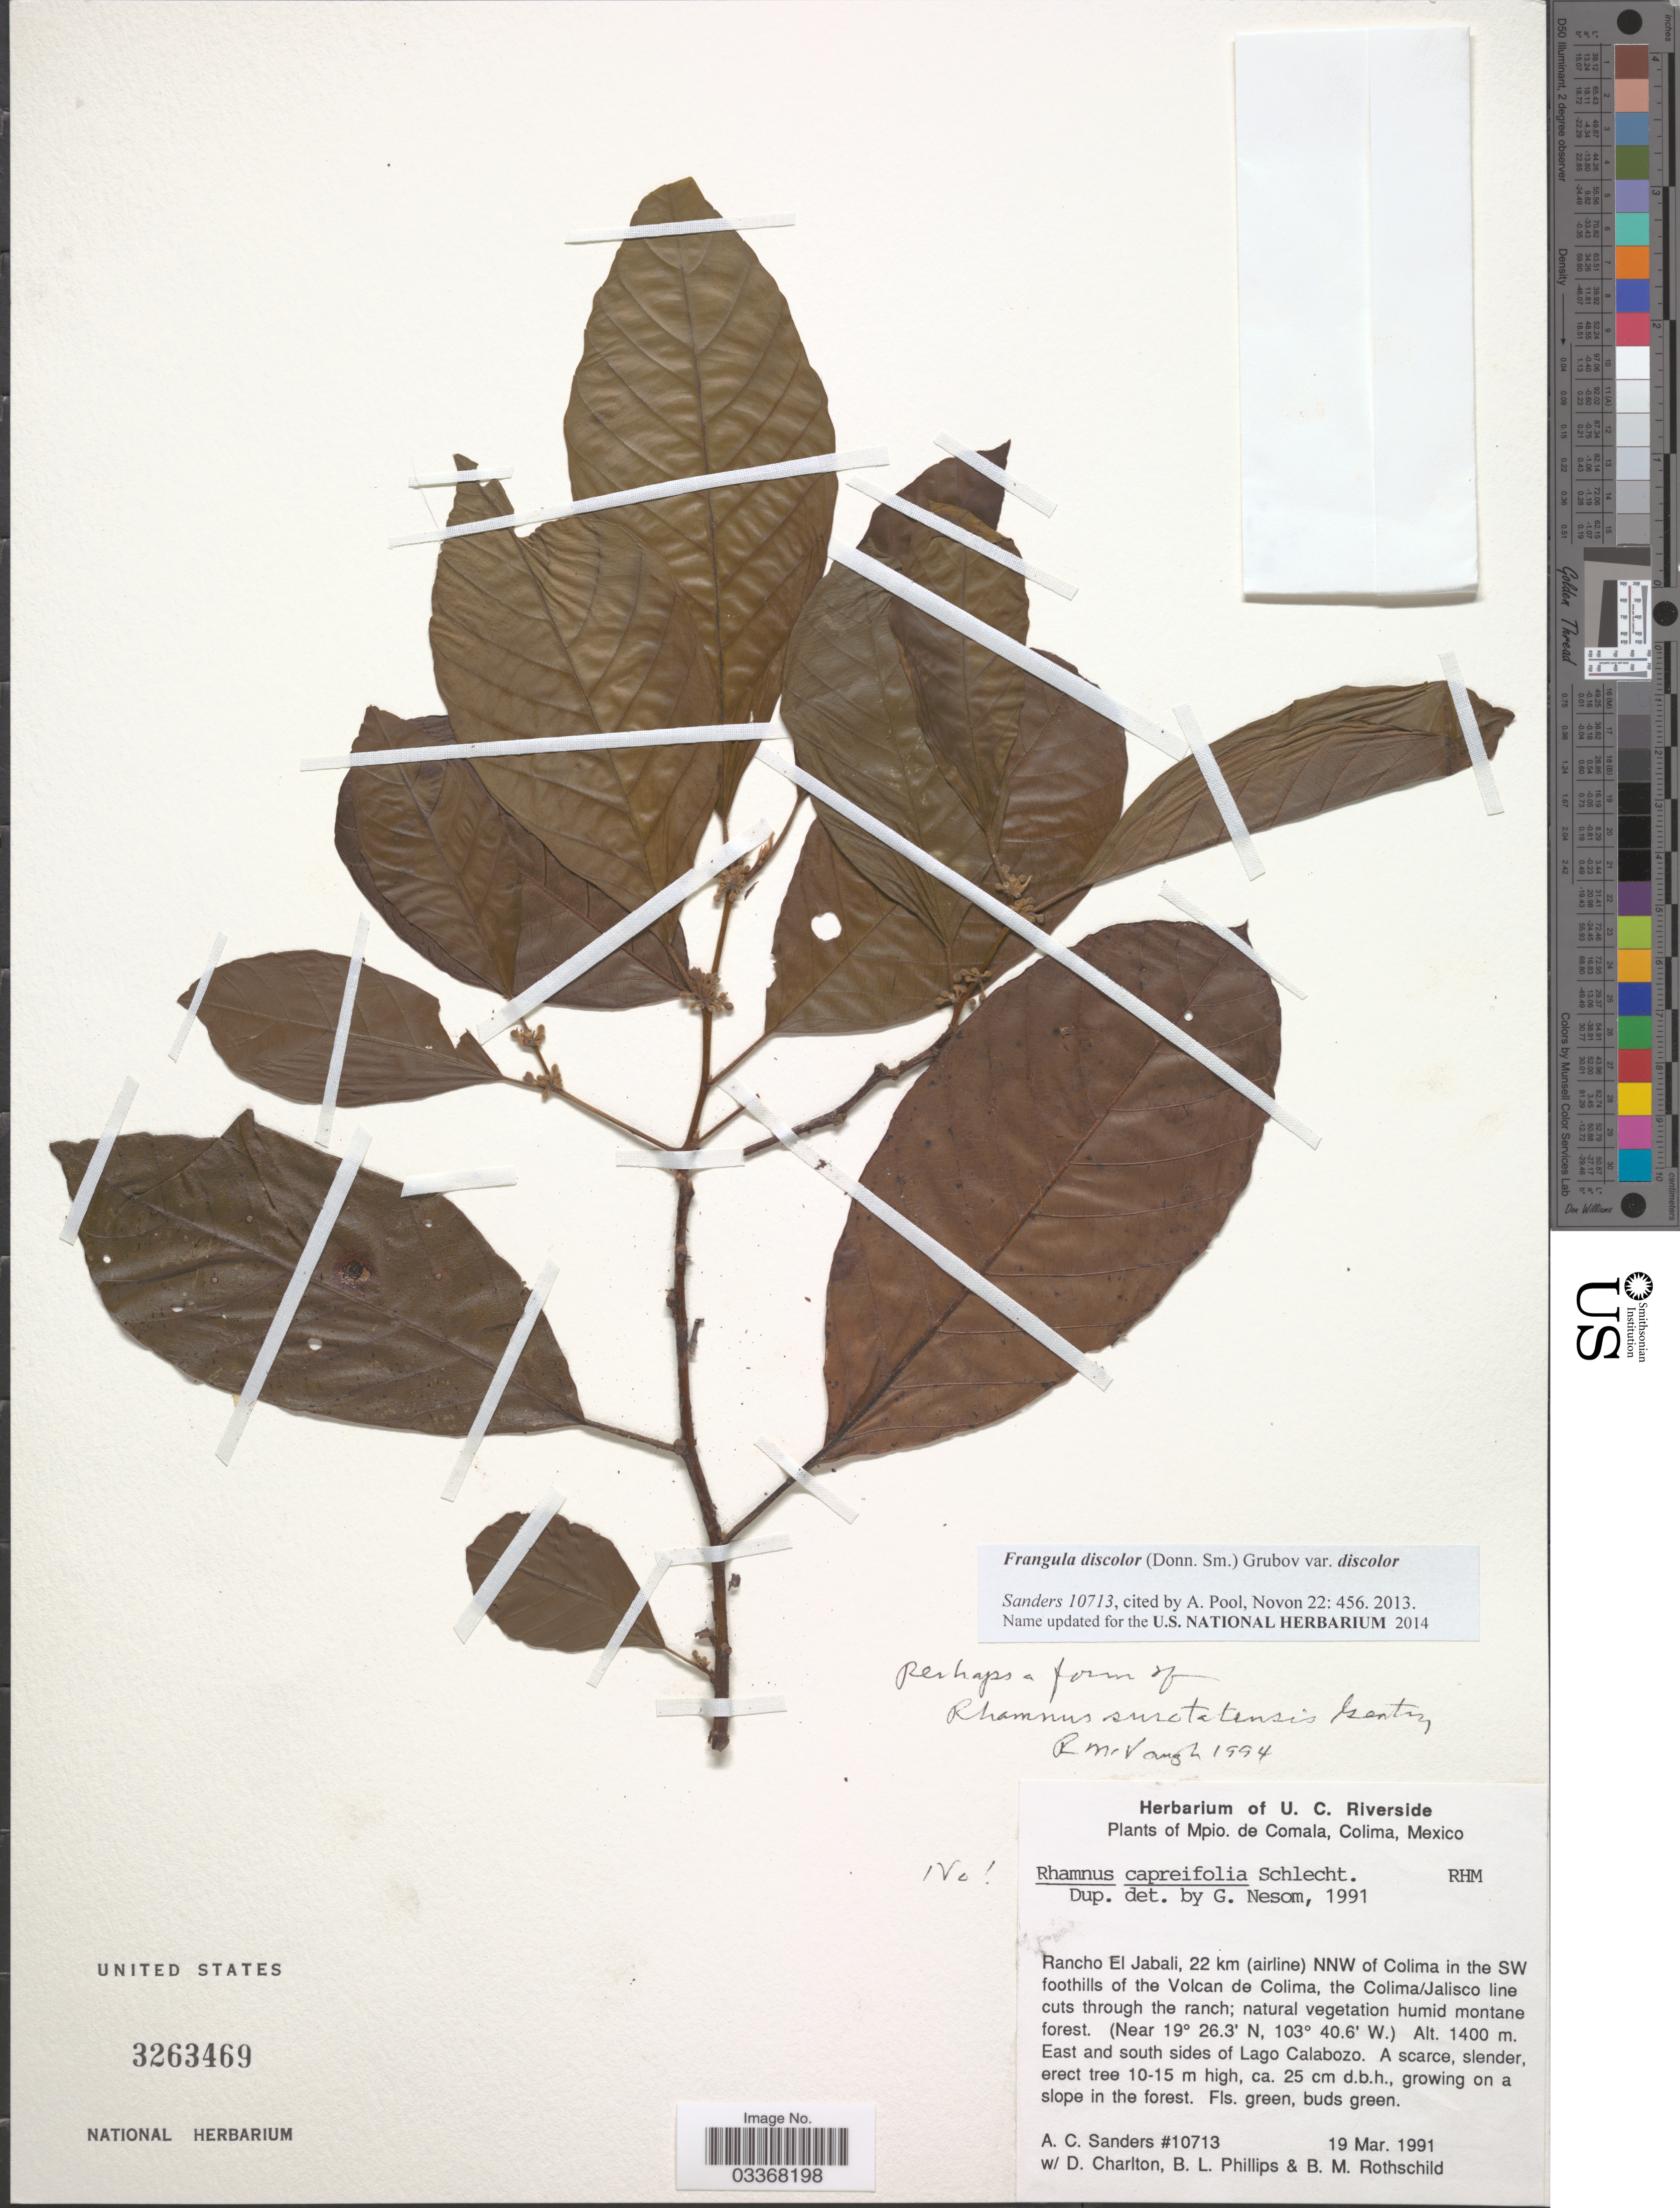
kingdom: Plantae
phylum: Tracheophyta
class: Magnoliopsida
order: Rosales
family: Rhamnaceae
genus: Frangula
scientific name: Frangula discolor var. discolor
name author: (Donn. Sm.) Grubov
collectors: A. Sanders, D. Charlton, B. L. Phillips & B. Rothschild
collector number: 10713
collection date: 1991-03-19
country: Mexico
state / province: Colima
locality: Mpio. de Comala, Rancho El Jabali, 22 km (airline) NNW of Colima in the SW foothills of the Volcan de Colima, the Colima/Jalisco line cuts through the ranch. East and south sides of Lago Calabozo.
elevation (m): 1400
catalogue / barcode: US 3263469